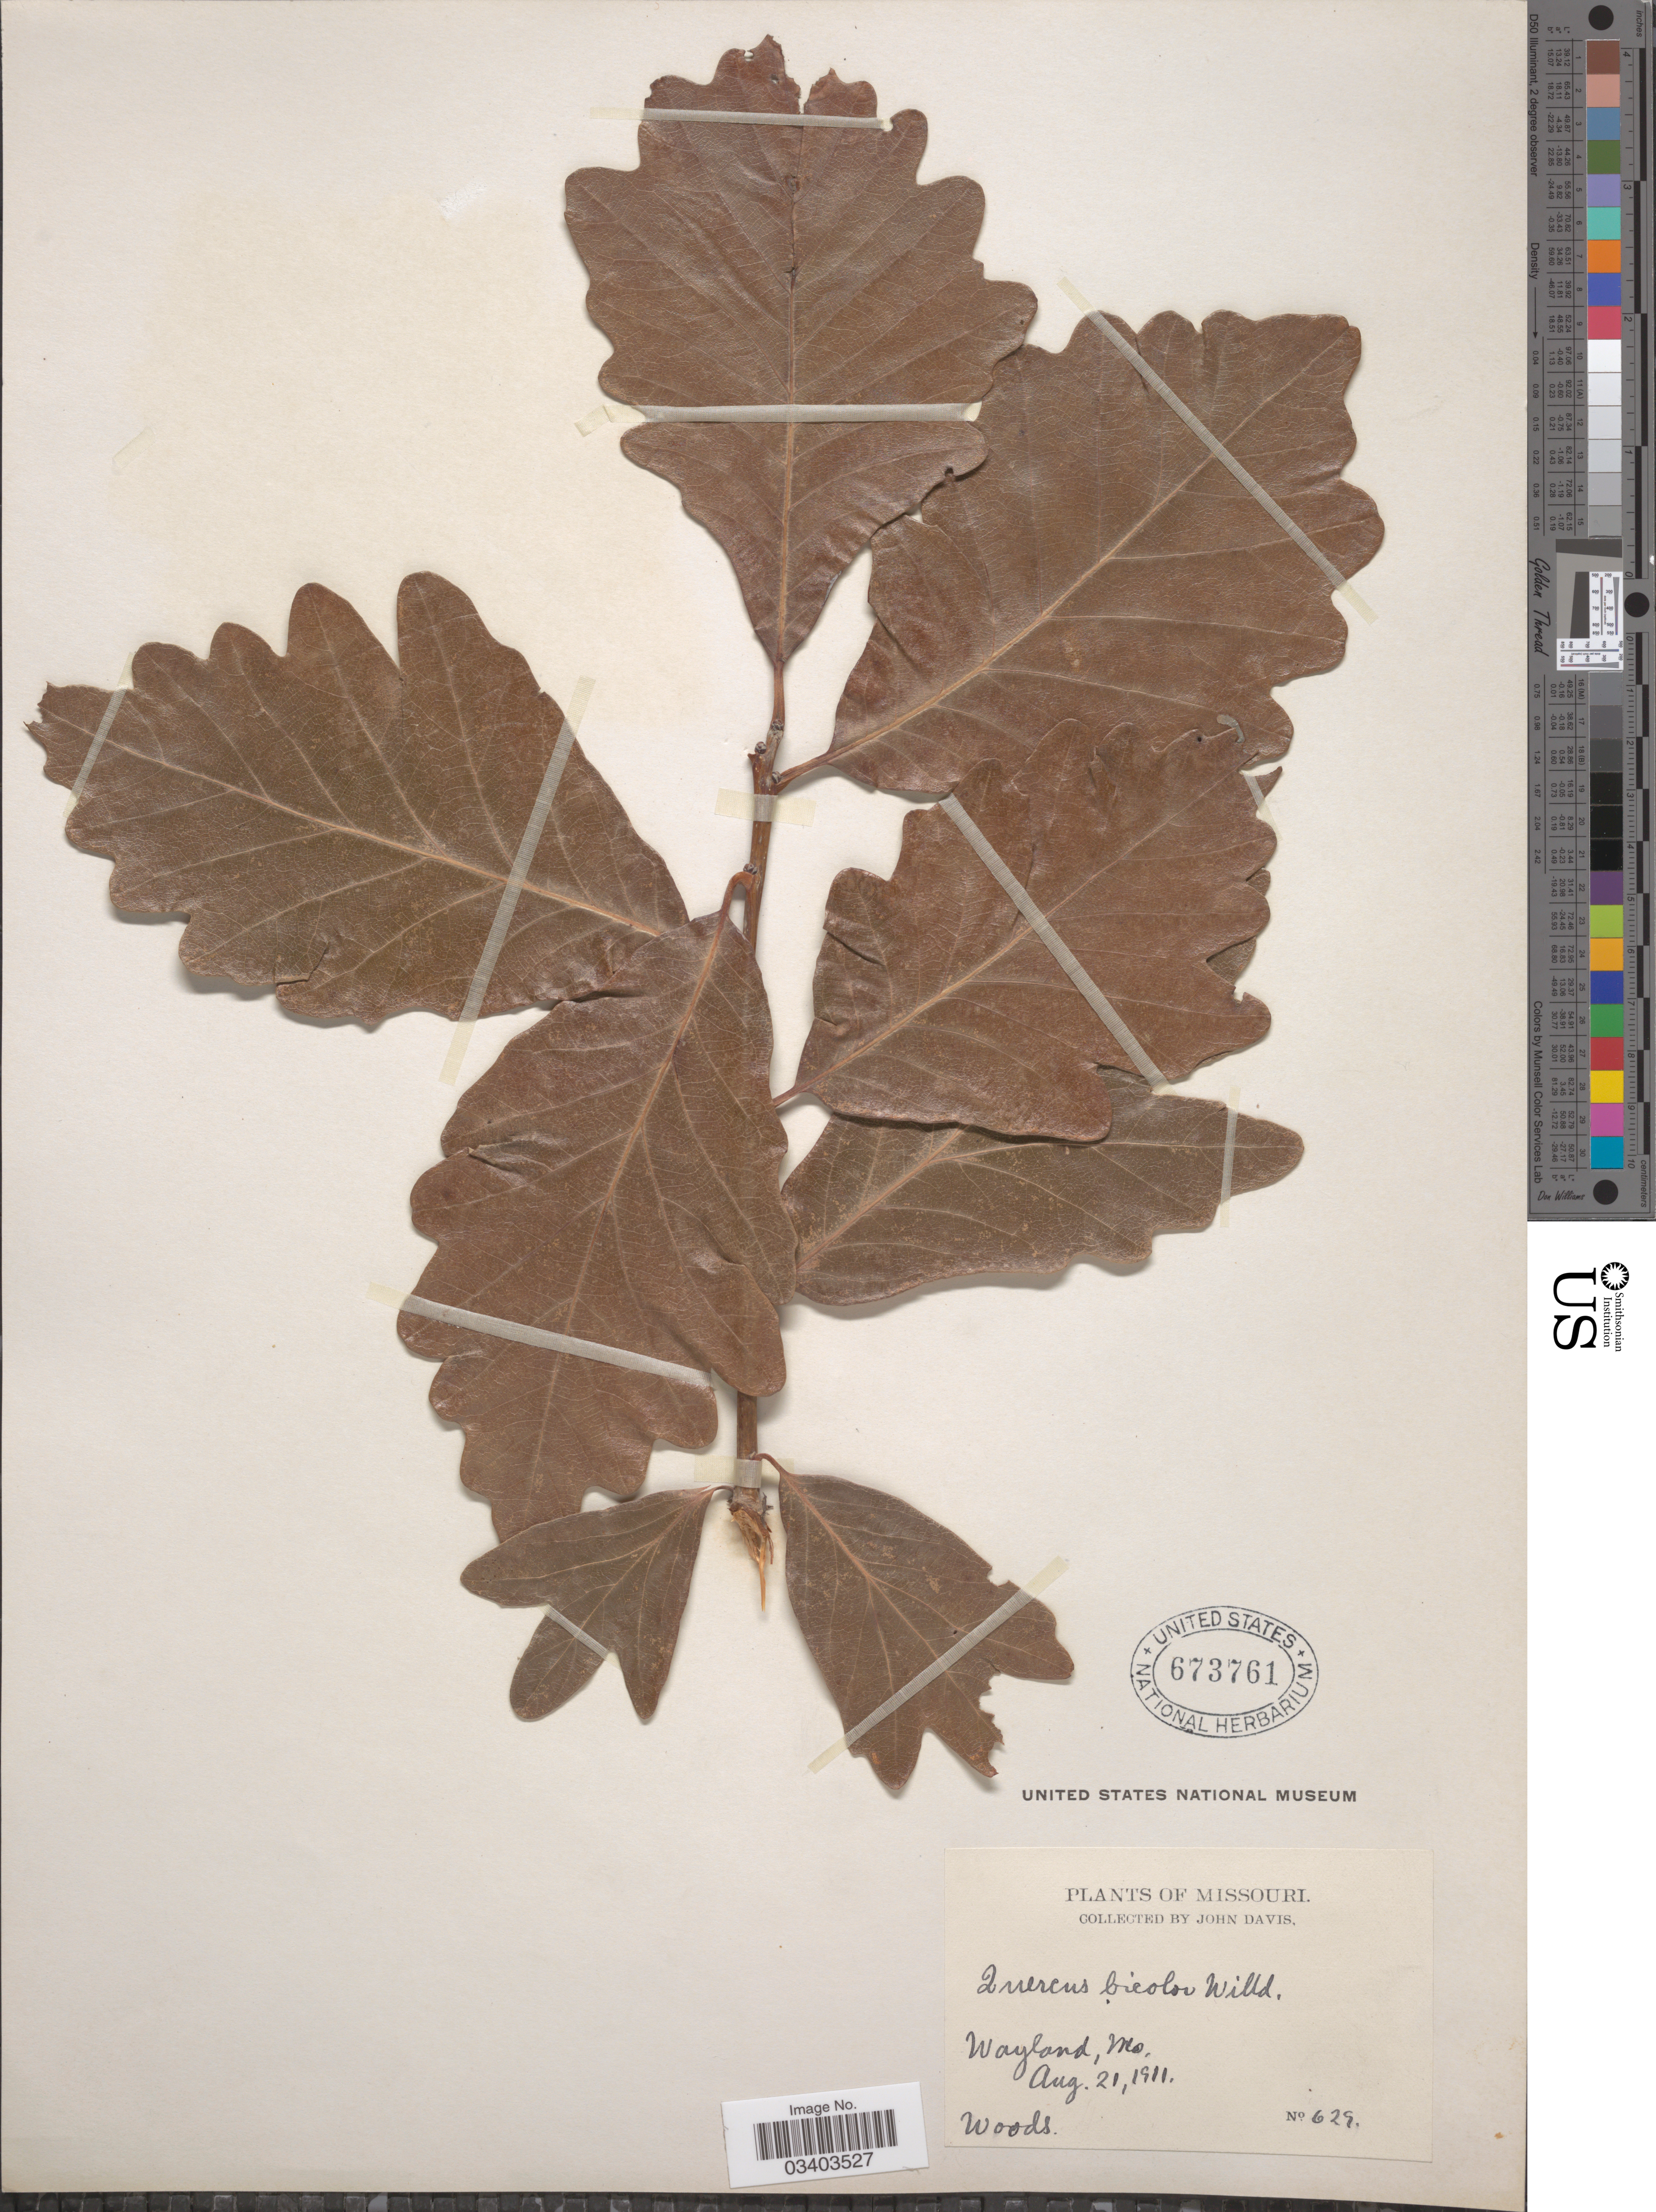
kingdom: Plantae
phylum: Tracheophyta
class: Magnoliopsida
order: Fagales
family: Fagaceae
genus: Quercus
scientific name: Quercus bicolor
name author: Willd.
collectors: J. Davis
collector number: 629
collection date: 1911-08-21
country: United States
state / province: Missouri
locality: Wayland.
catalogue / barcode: US 673761